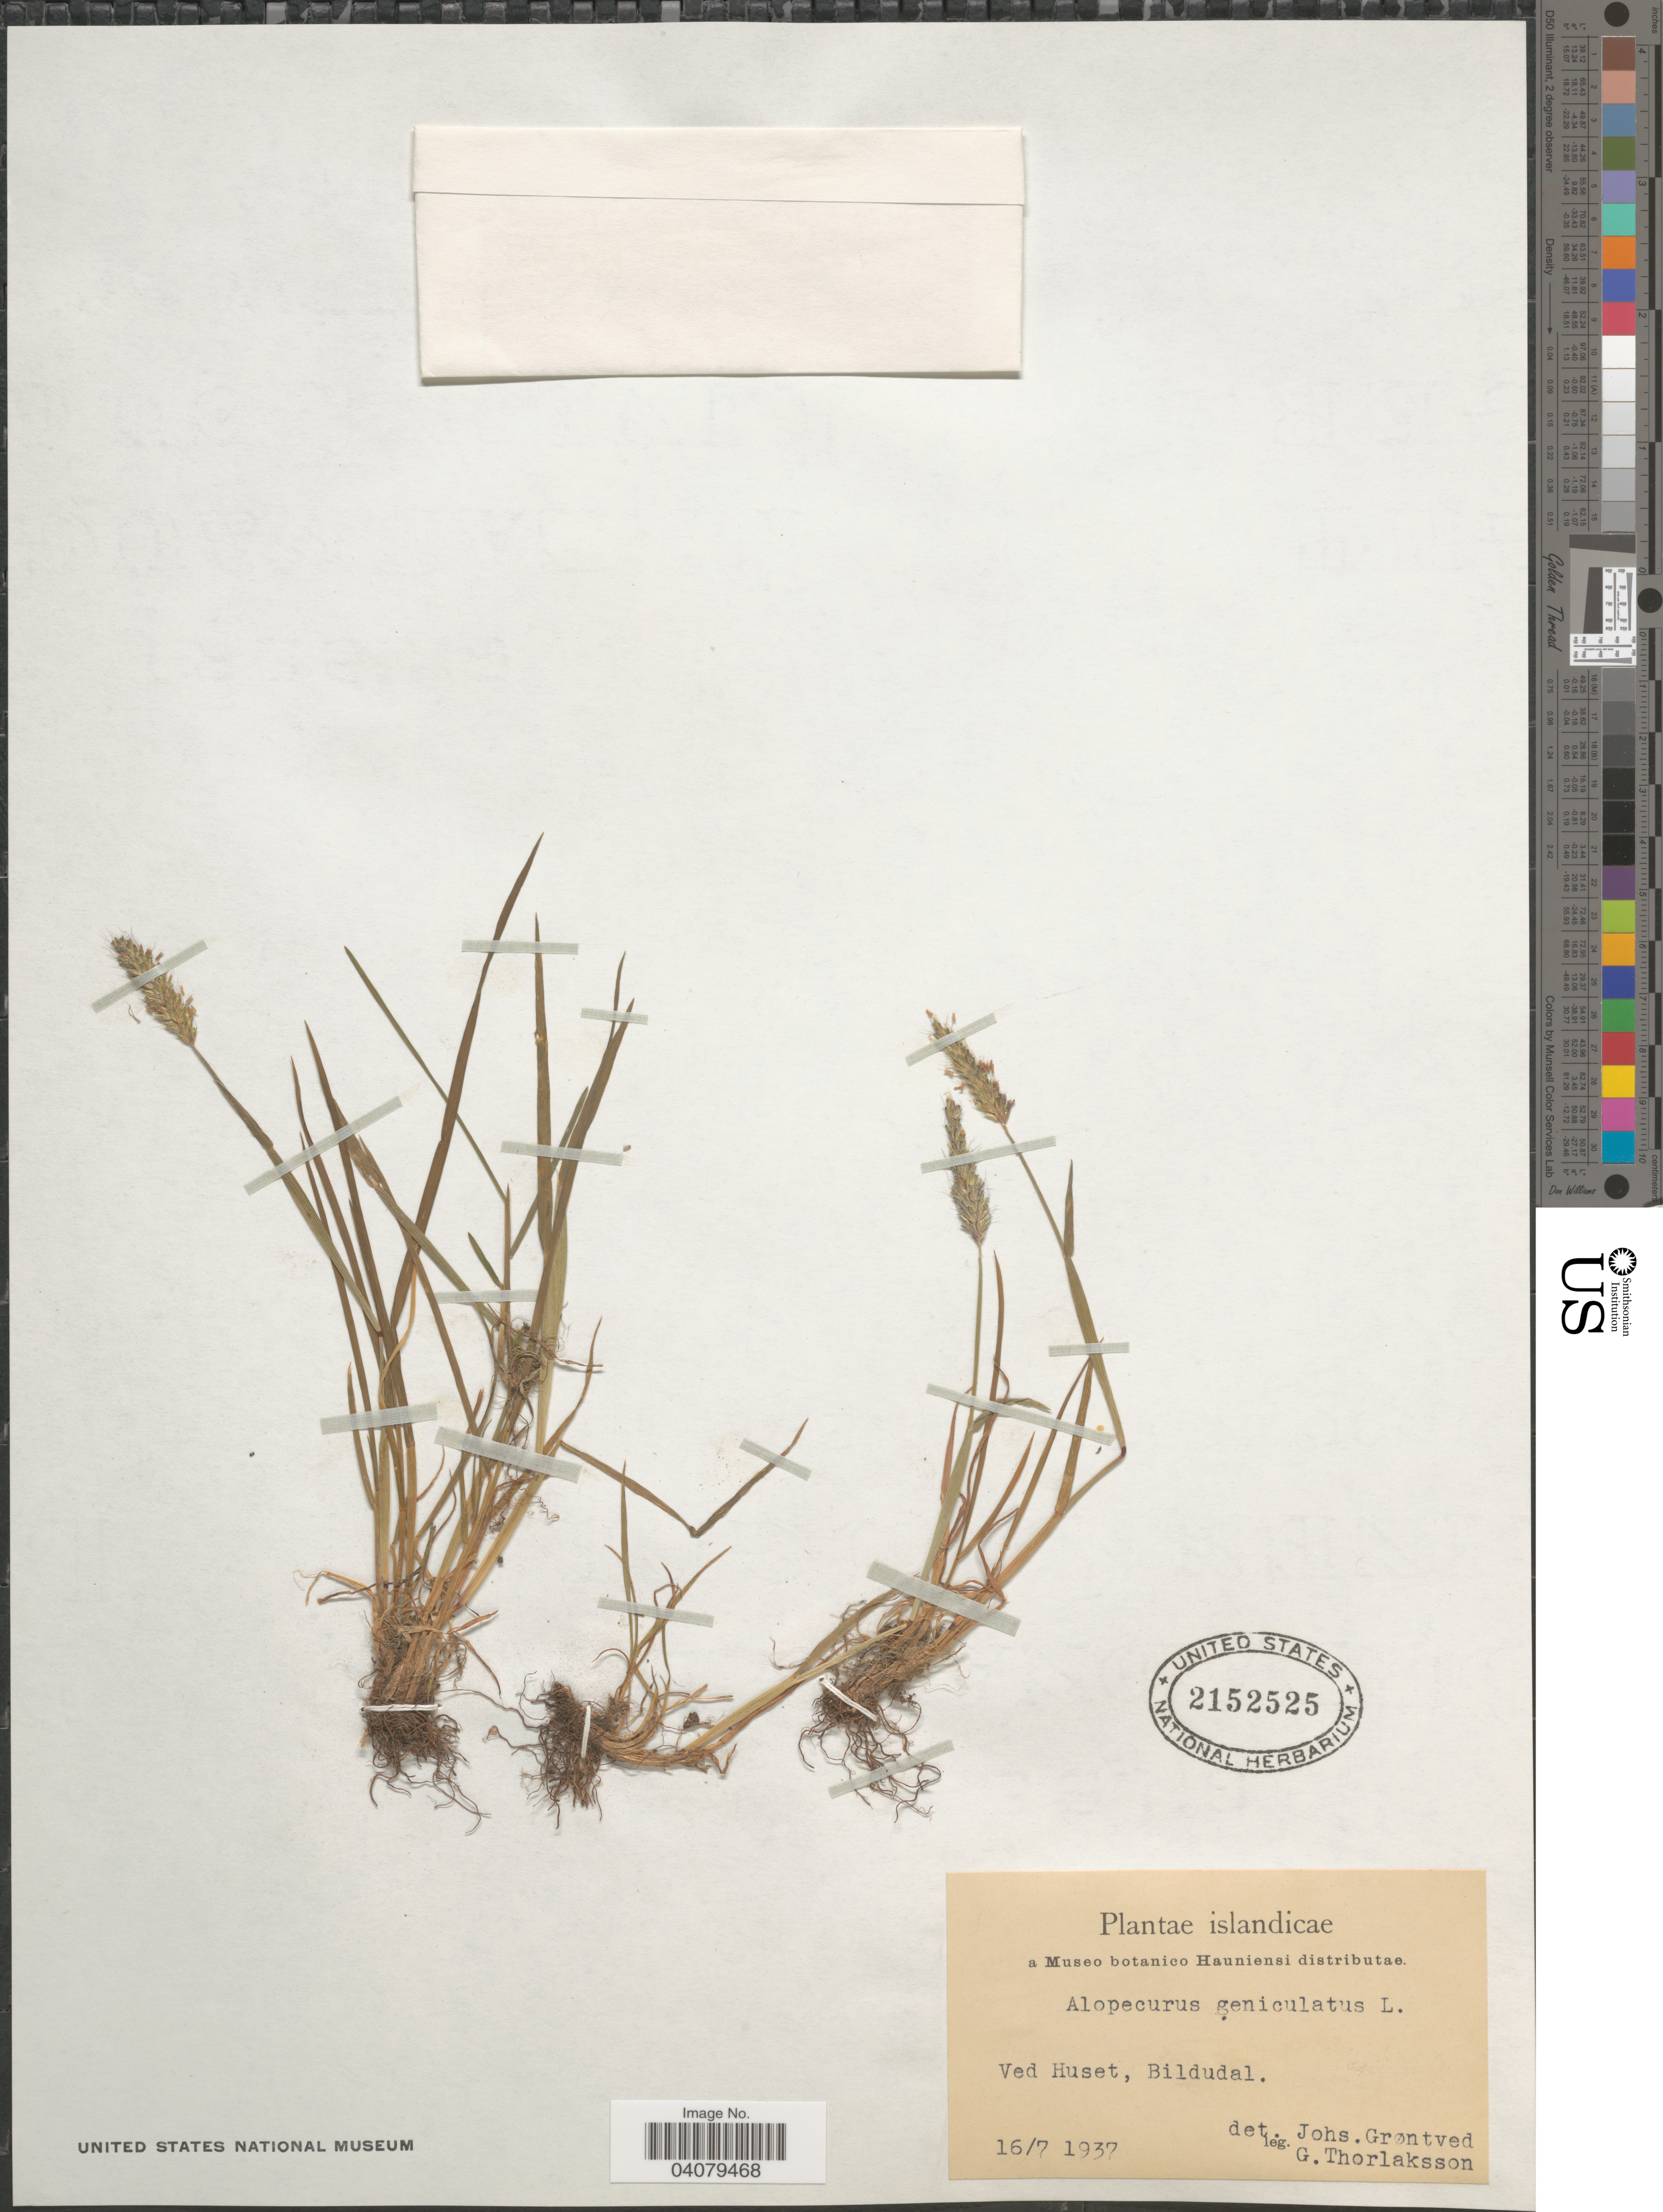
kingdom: Plantae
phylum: Tracheophyta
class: Liliopsida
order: Poales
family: Poaceae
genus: Alopecurus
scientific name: Alopecurus geniculatus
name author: L.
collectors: G. Thorlaksson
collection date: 1937-07-16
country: Iceland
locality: Islandicae. Ved Huset, Bildudal.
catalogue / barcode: US 2152525